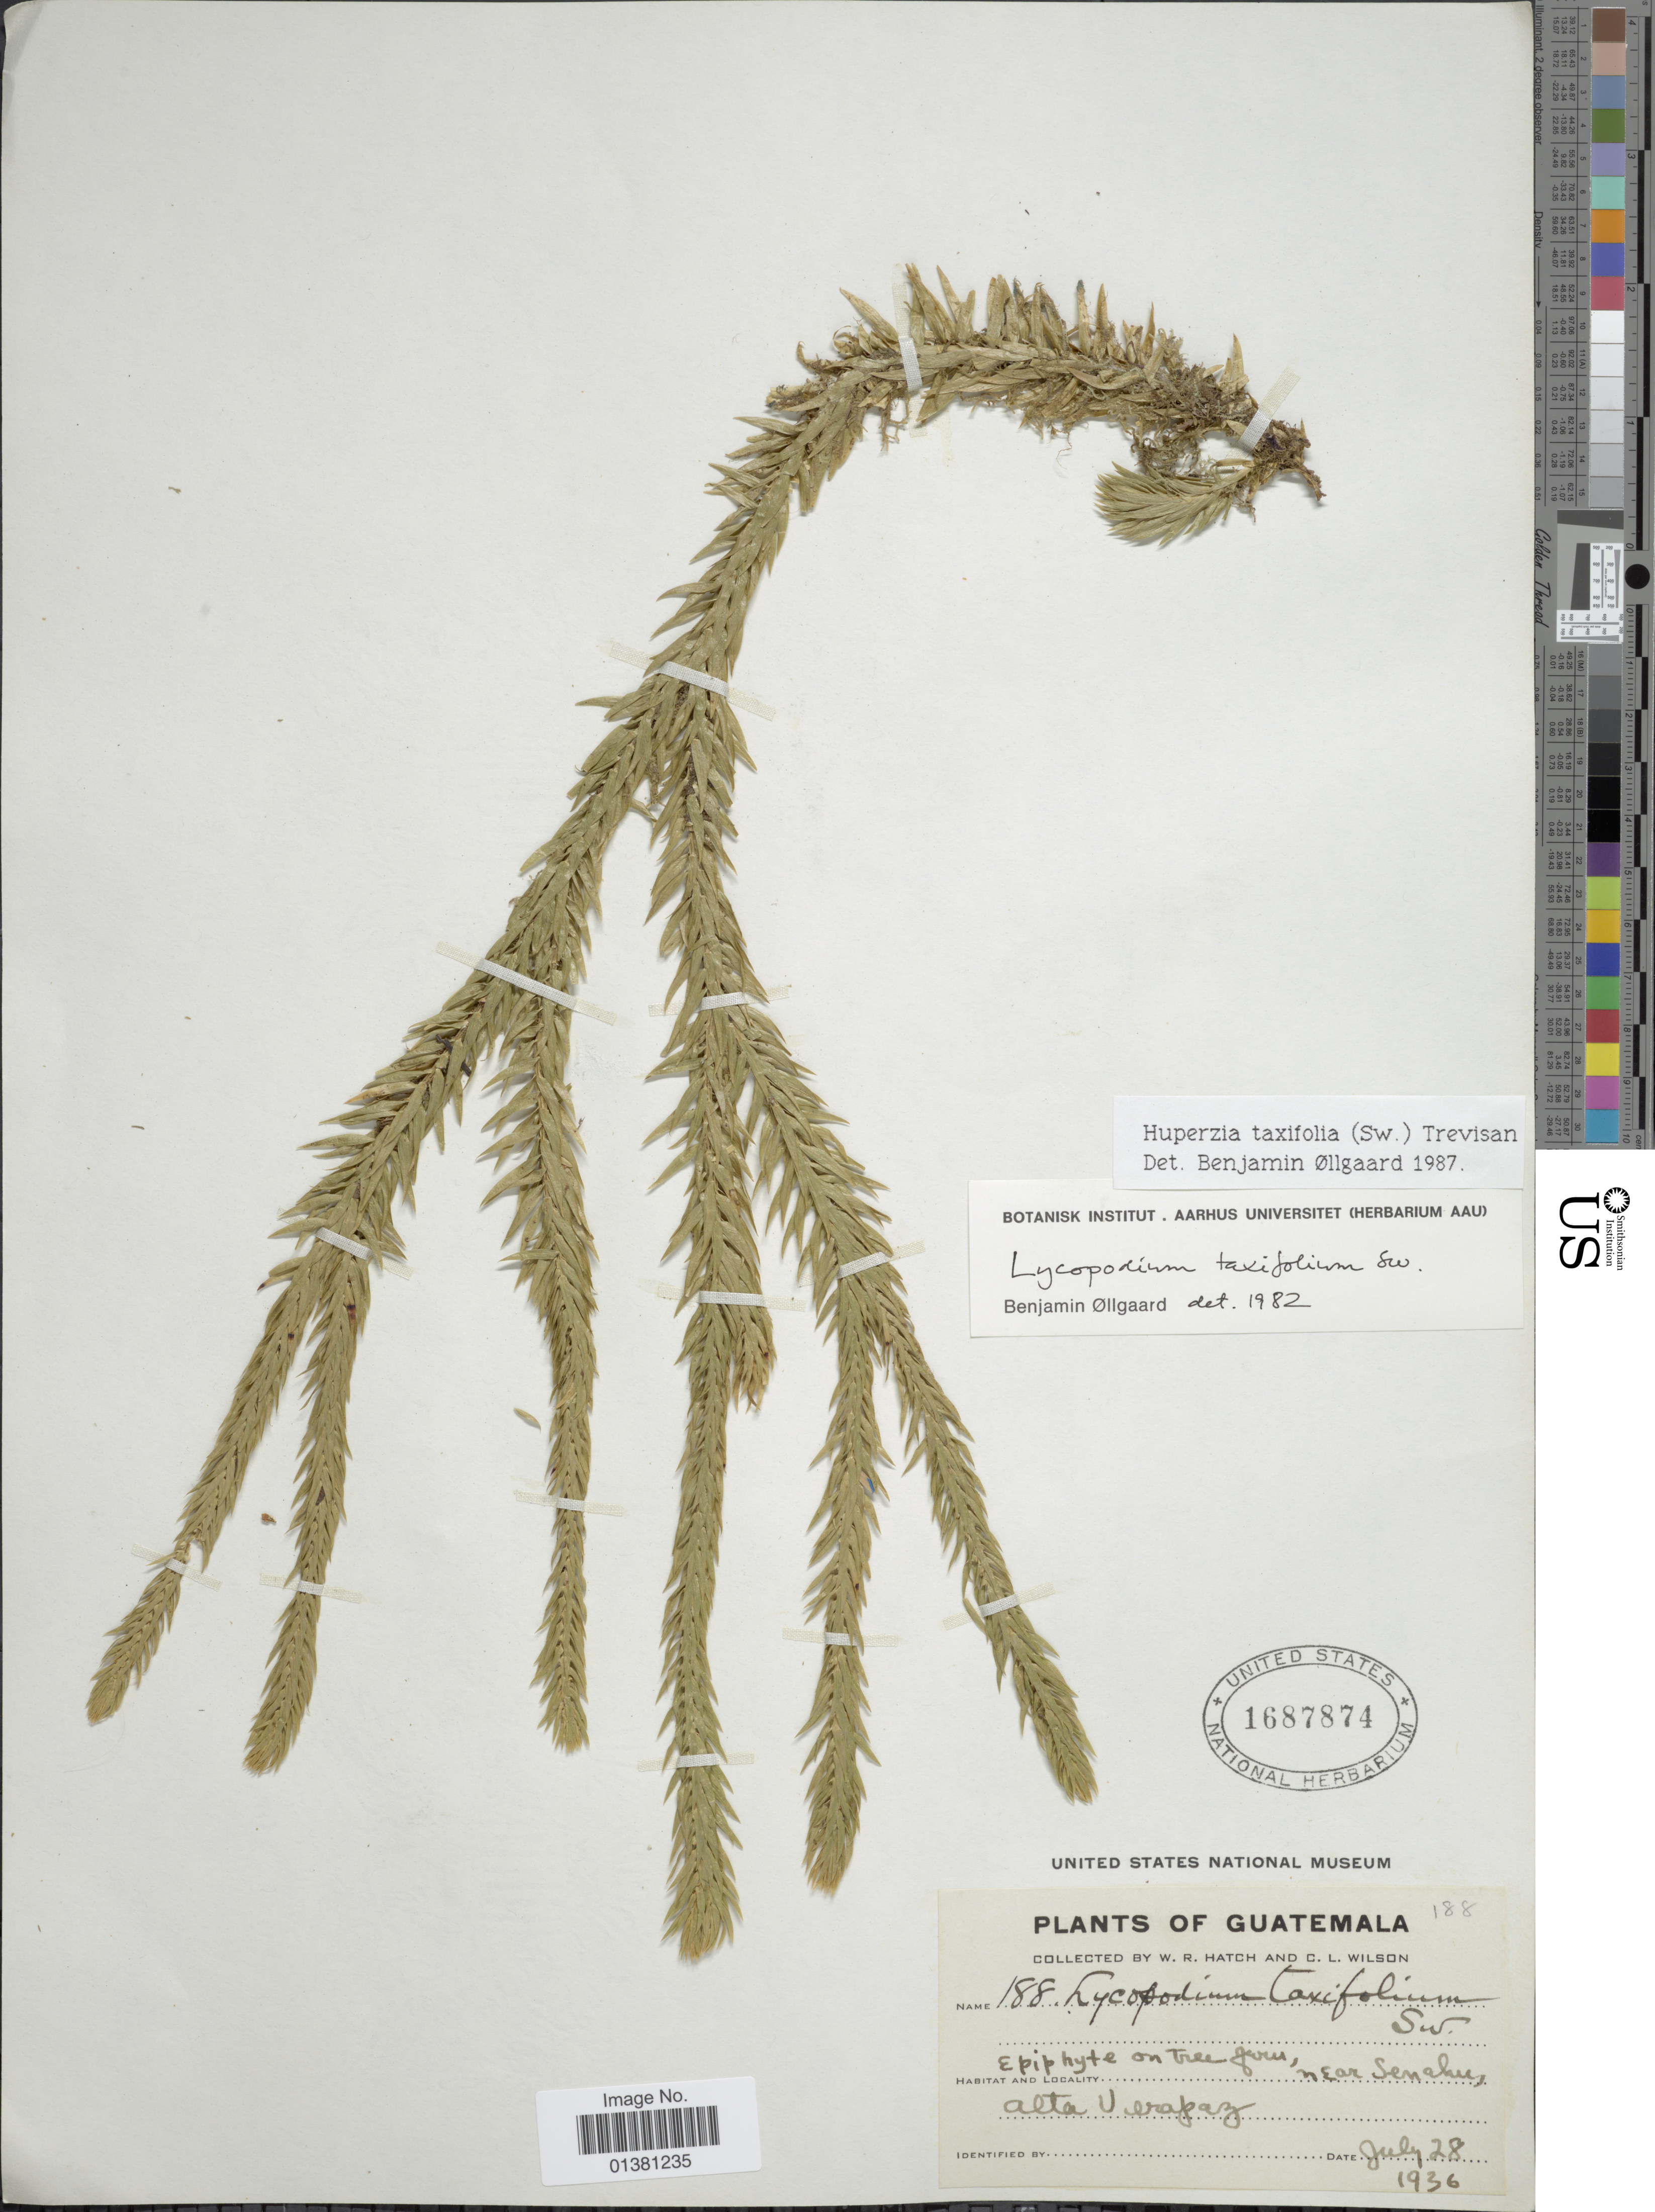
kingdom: Plantae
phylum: Tracheophyta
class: Lycopodiopsida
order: Lycopodiales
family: Lycopodiaceae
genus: Phlegmariurus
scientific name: Phlegmariurus taxifolius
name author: (Sw.) Á. Löve & D. Löve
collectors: W. Hatch & C. L. Wilson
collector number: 188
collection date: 1936-07-28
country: Guatemala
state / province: Alta Verapaz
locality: Near Senahu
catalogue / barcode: US 1687874